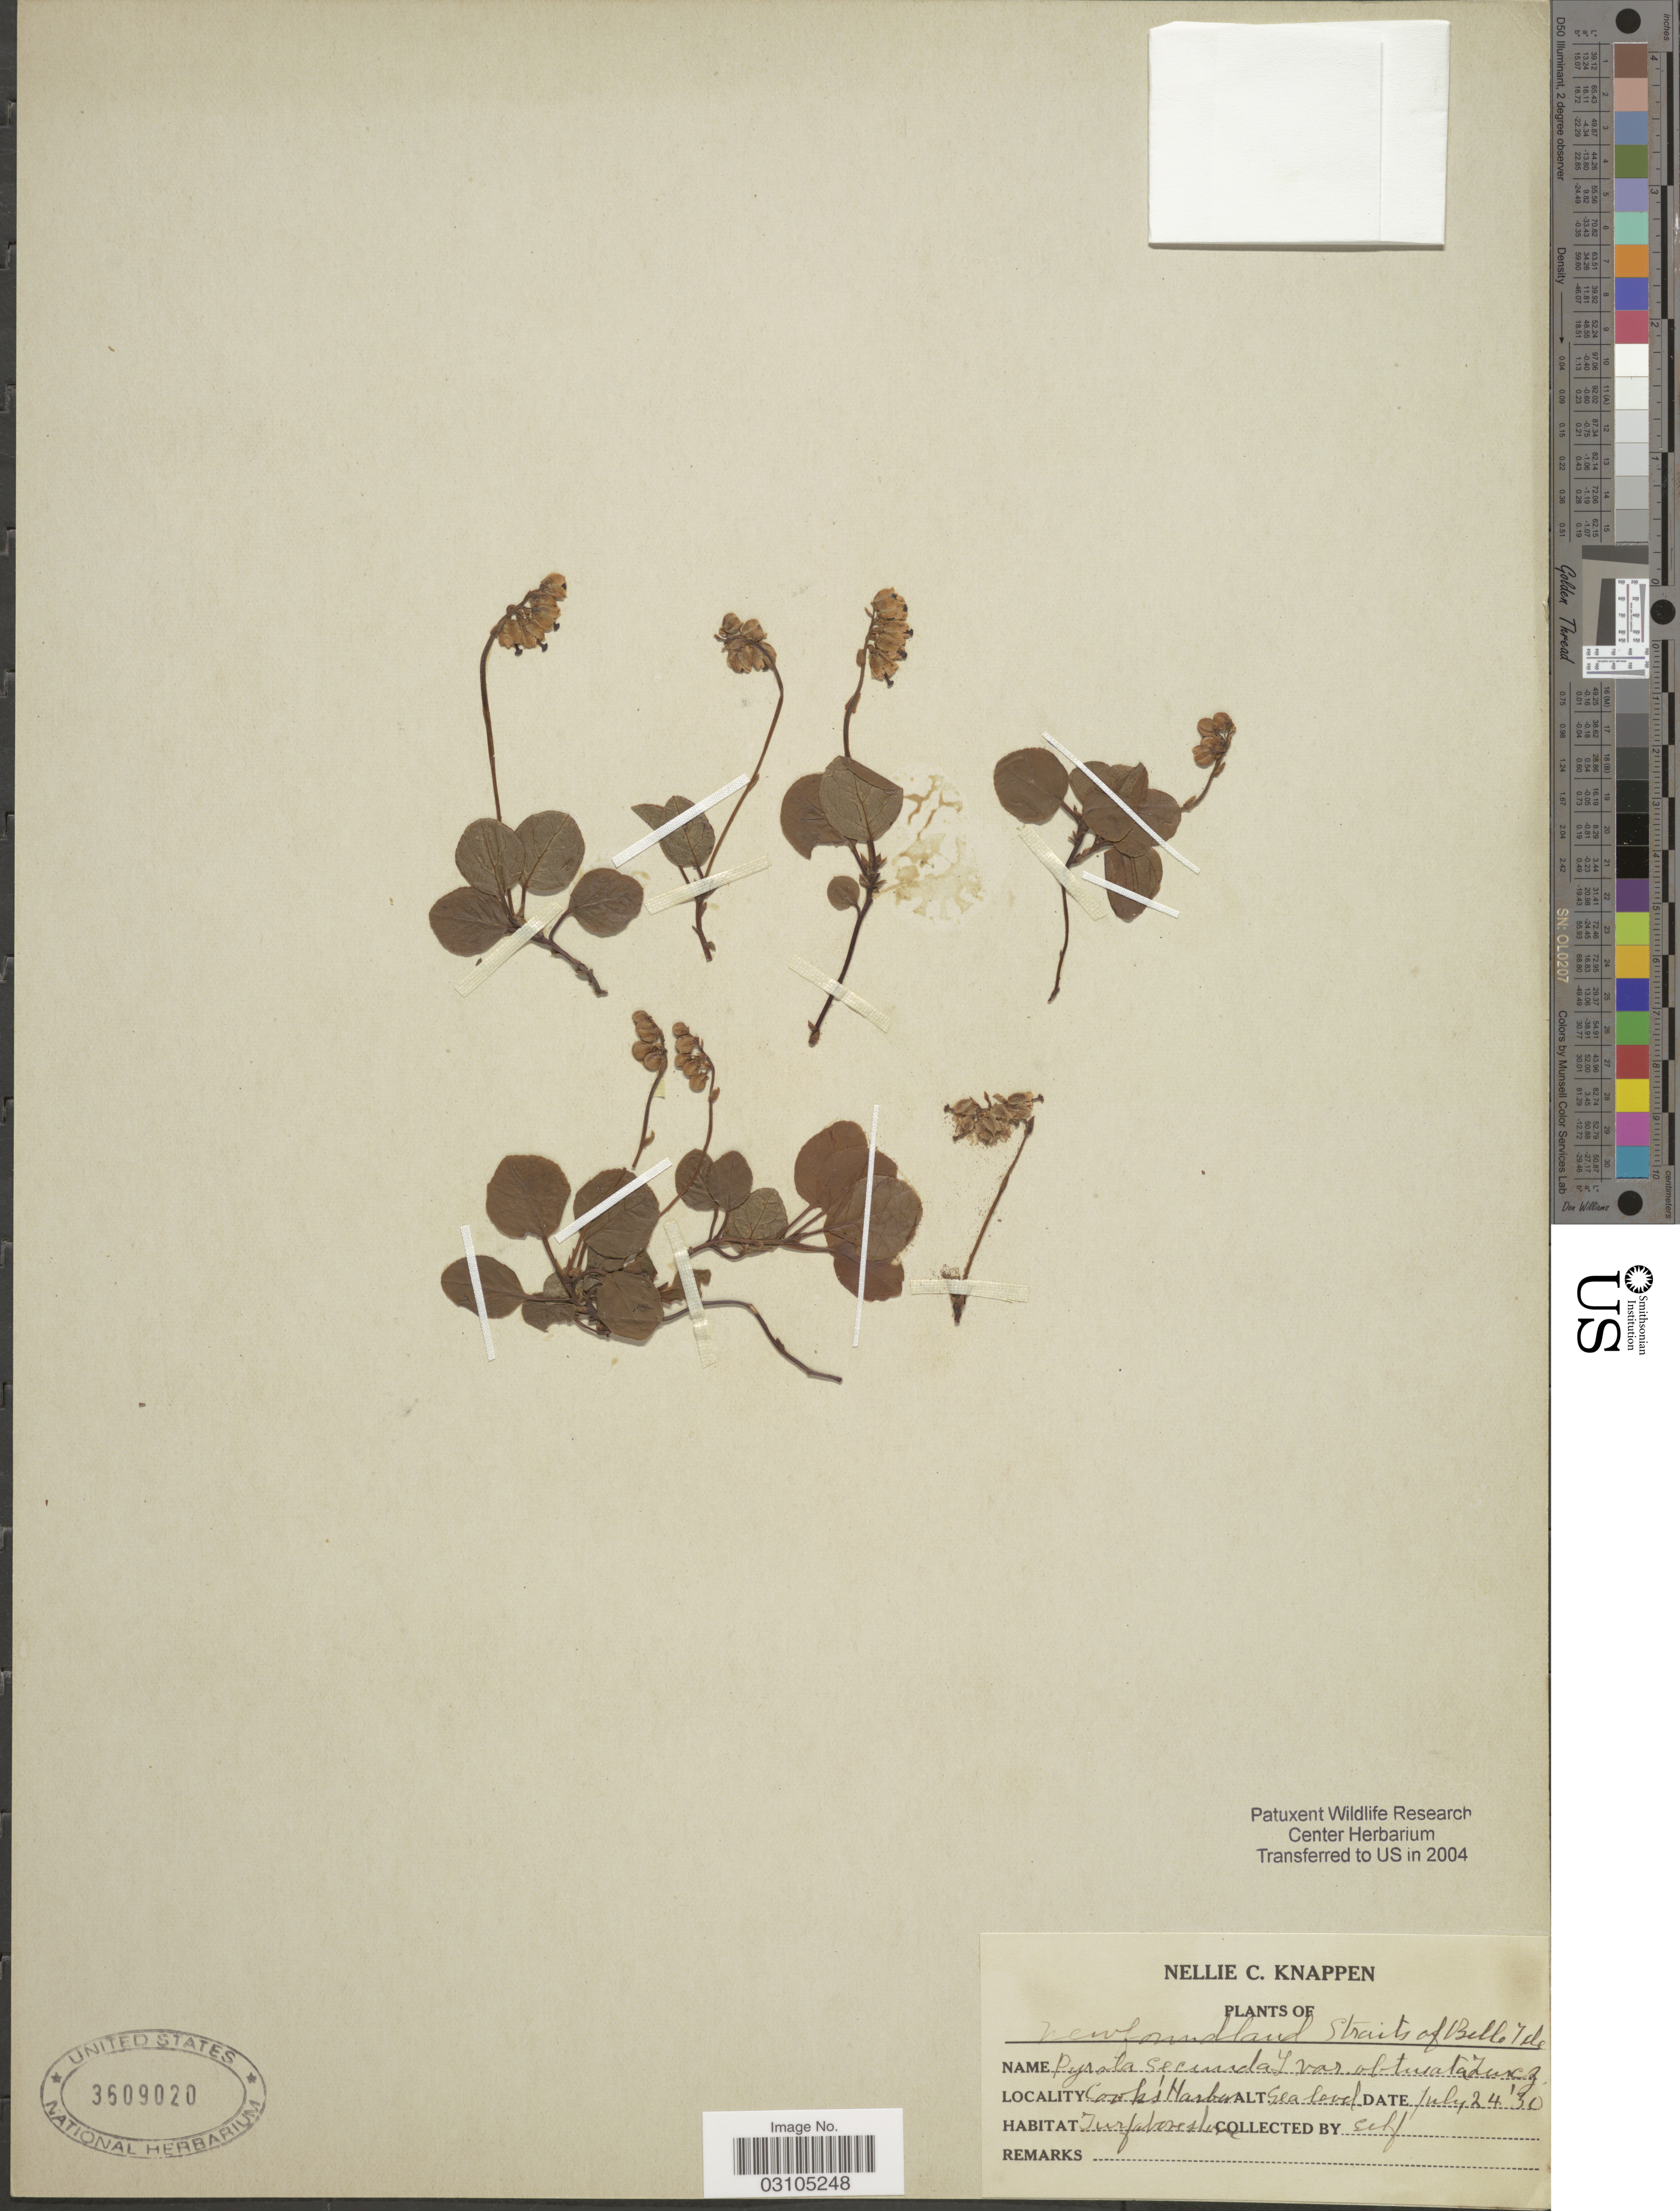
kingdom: Plantae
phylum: Tracheophyta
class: Magnoliopsida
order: Ericales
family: Ericaceae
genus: Orthilia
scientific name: Orthilia secunda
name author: (L.) House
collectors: N. Knappen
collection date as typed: Transcribed d/m/y: 24/7/30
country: Canada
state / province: Newfoundland and Labrador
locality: Straits of Belle Isle. Cook's Harbor.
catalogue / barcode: US 3609020